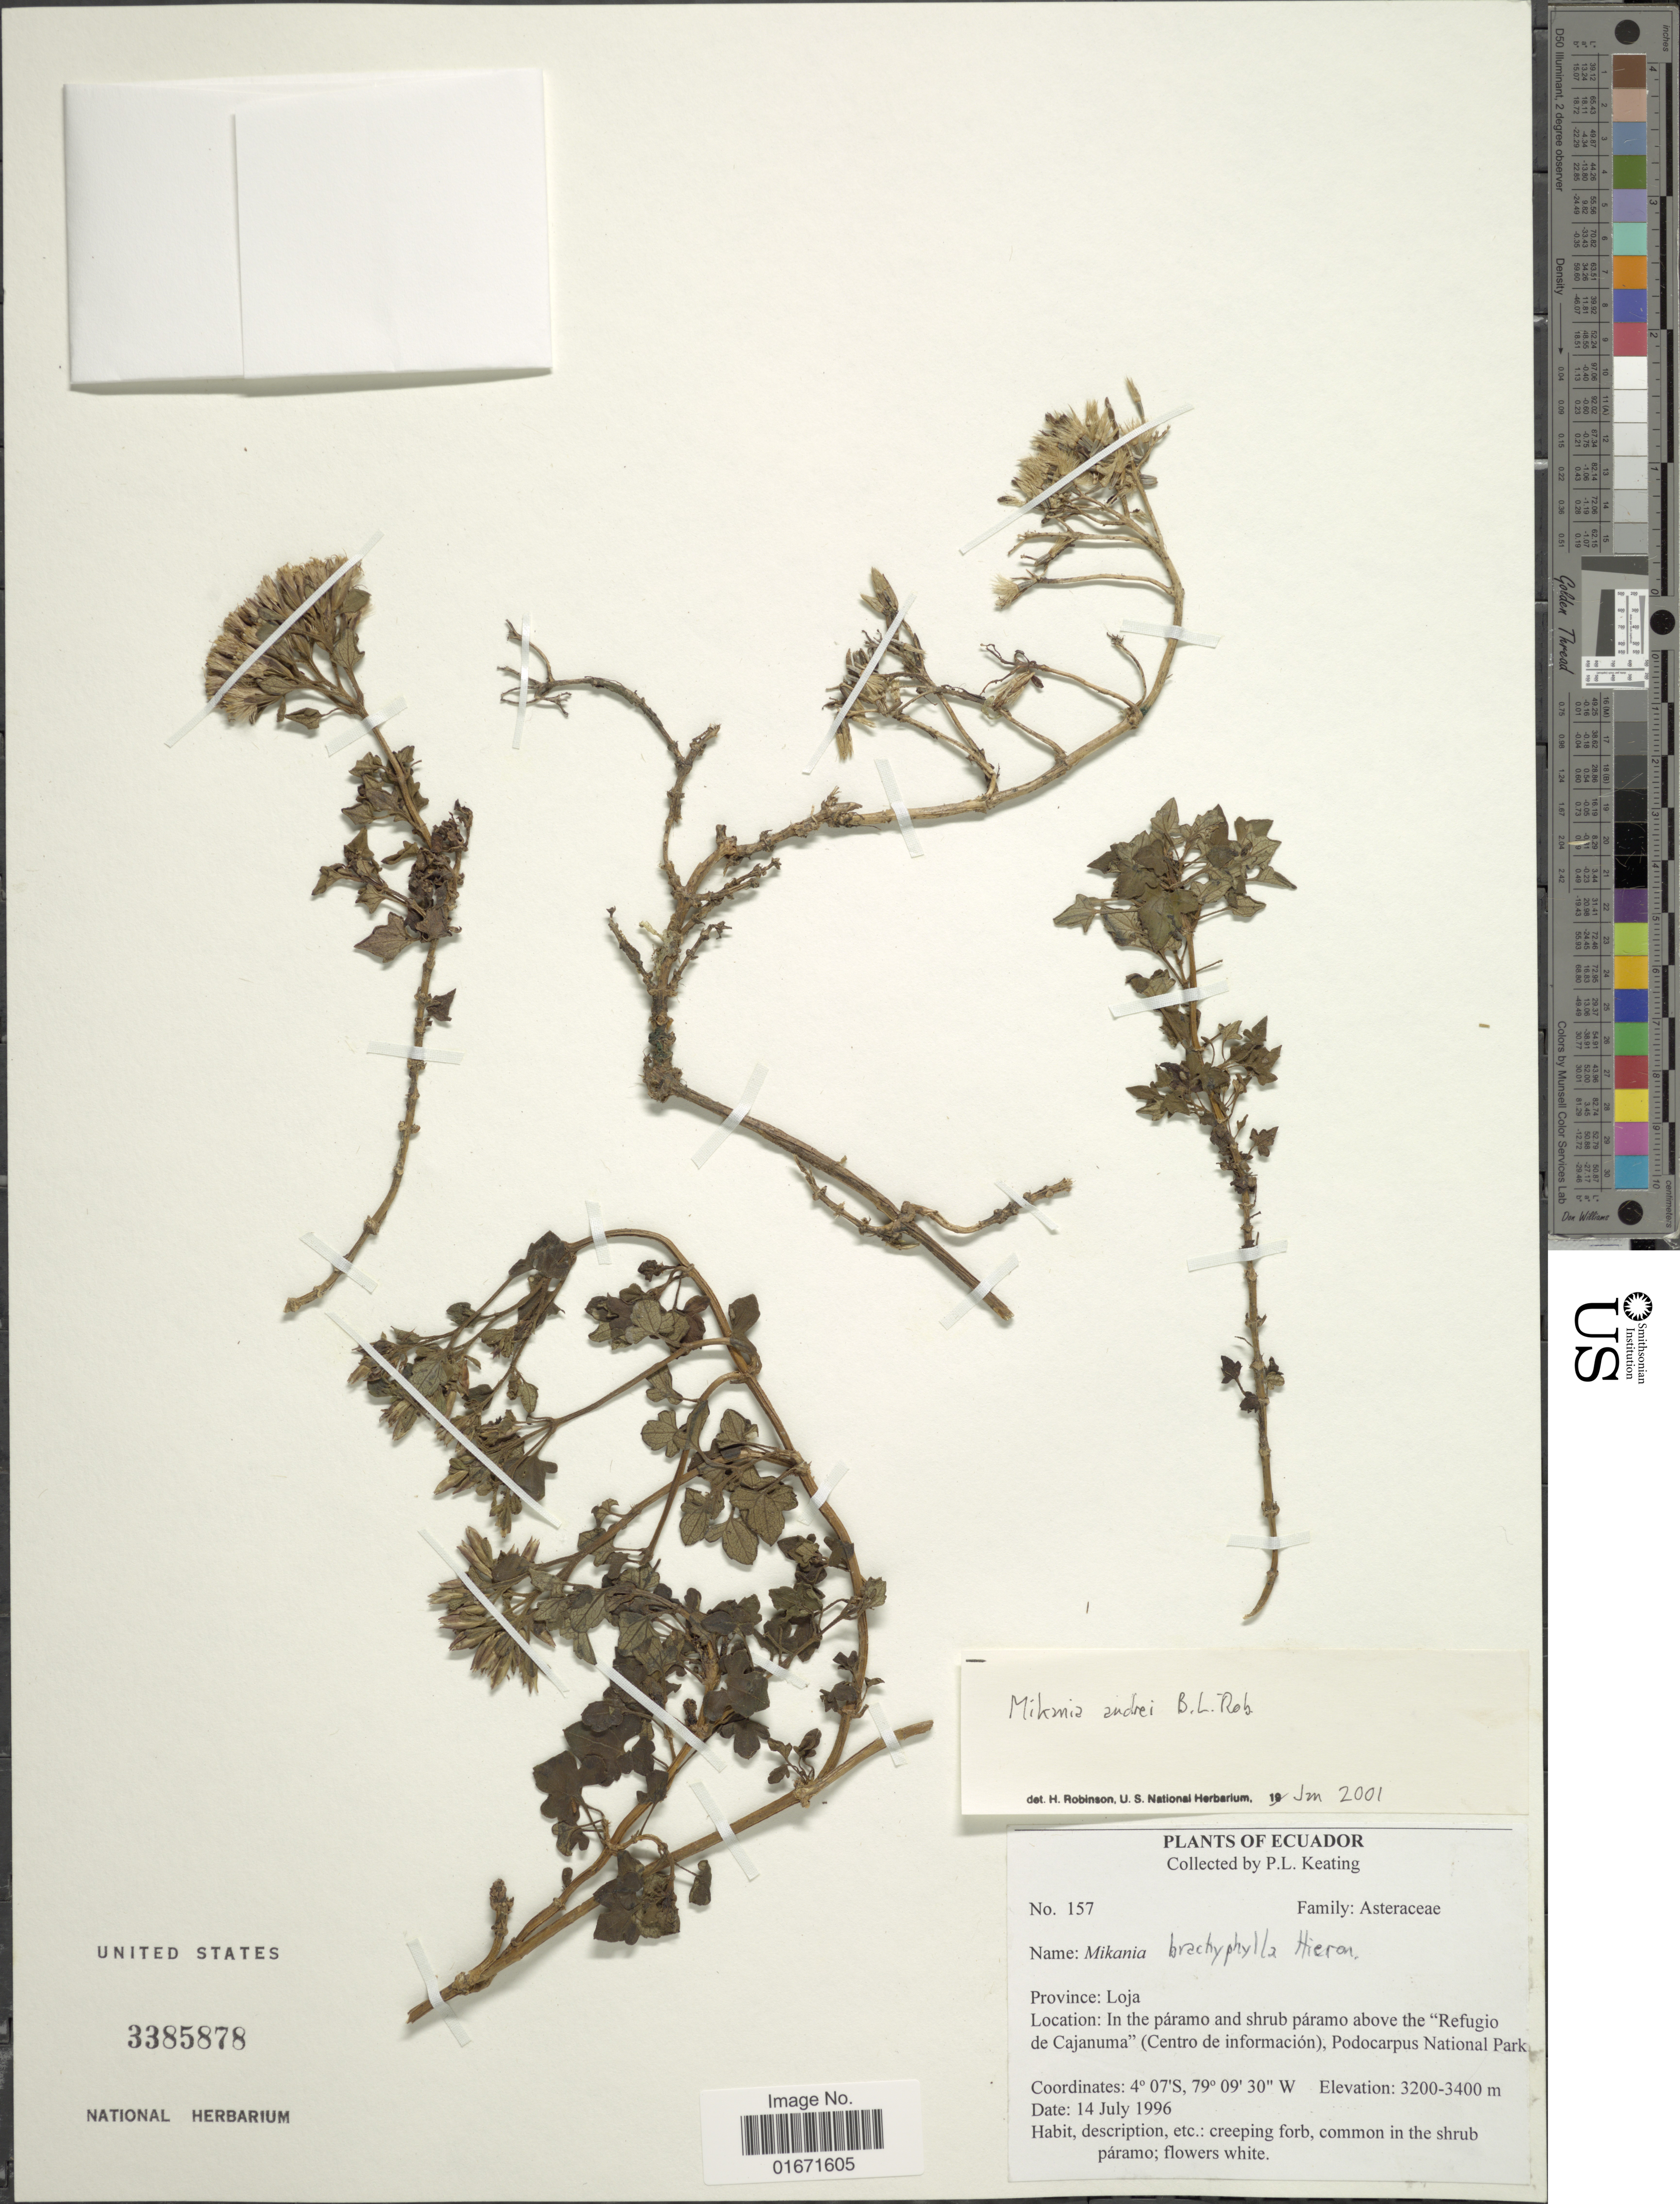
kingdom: Plantae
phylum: Tracheophyta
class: Magnoliopsida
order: Asterales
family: Asteraceae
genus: Mikania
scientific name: Mikania andrei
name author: B.L. Rob.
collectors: P. Keating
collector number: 157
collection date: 1996-07-14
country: Ecuador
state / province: Loja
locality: Province: Loja. In the páramo and shrub páramo above the "Refugio de Cajanuma" (Centro de información), Podocarpus National Park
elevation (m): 3200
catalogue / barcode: US 3385878